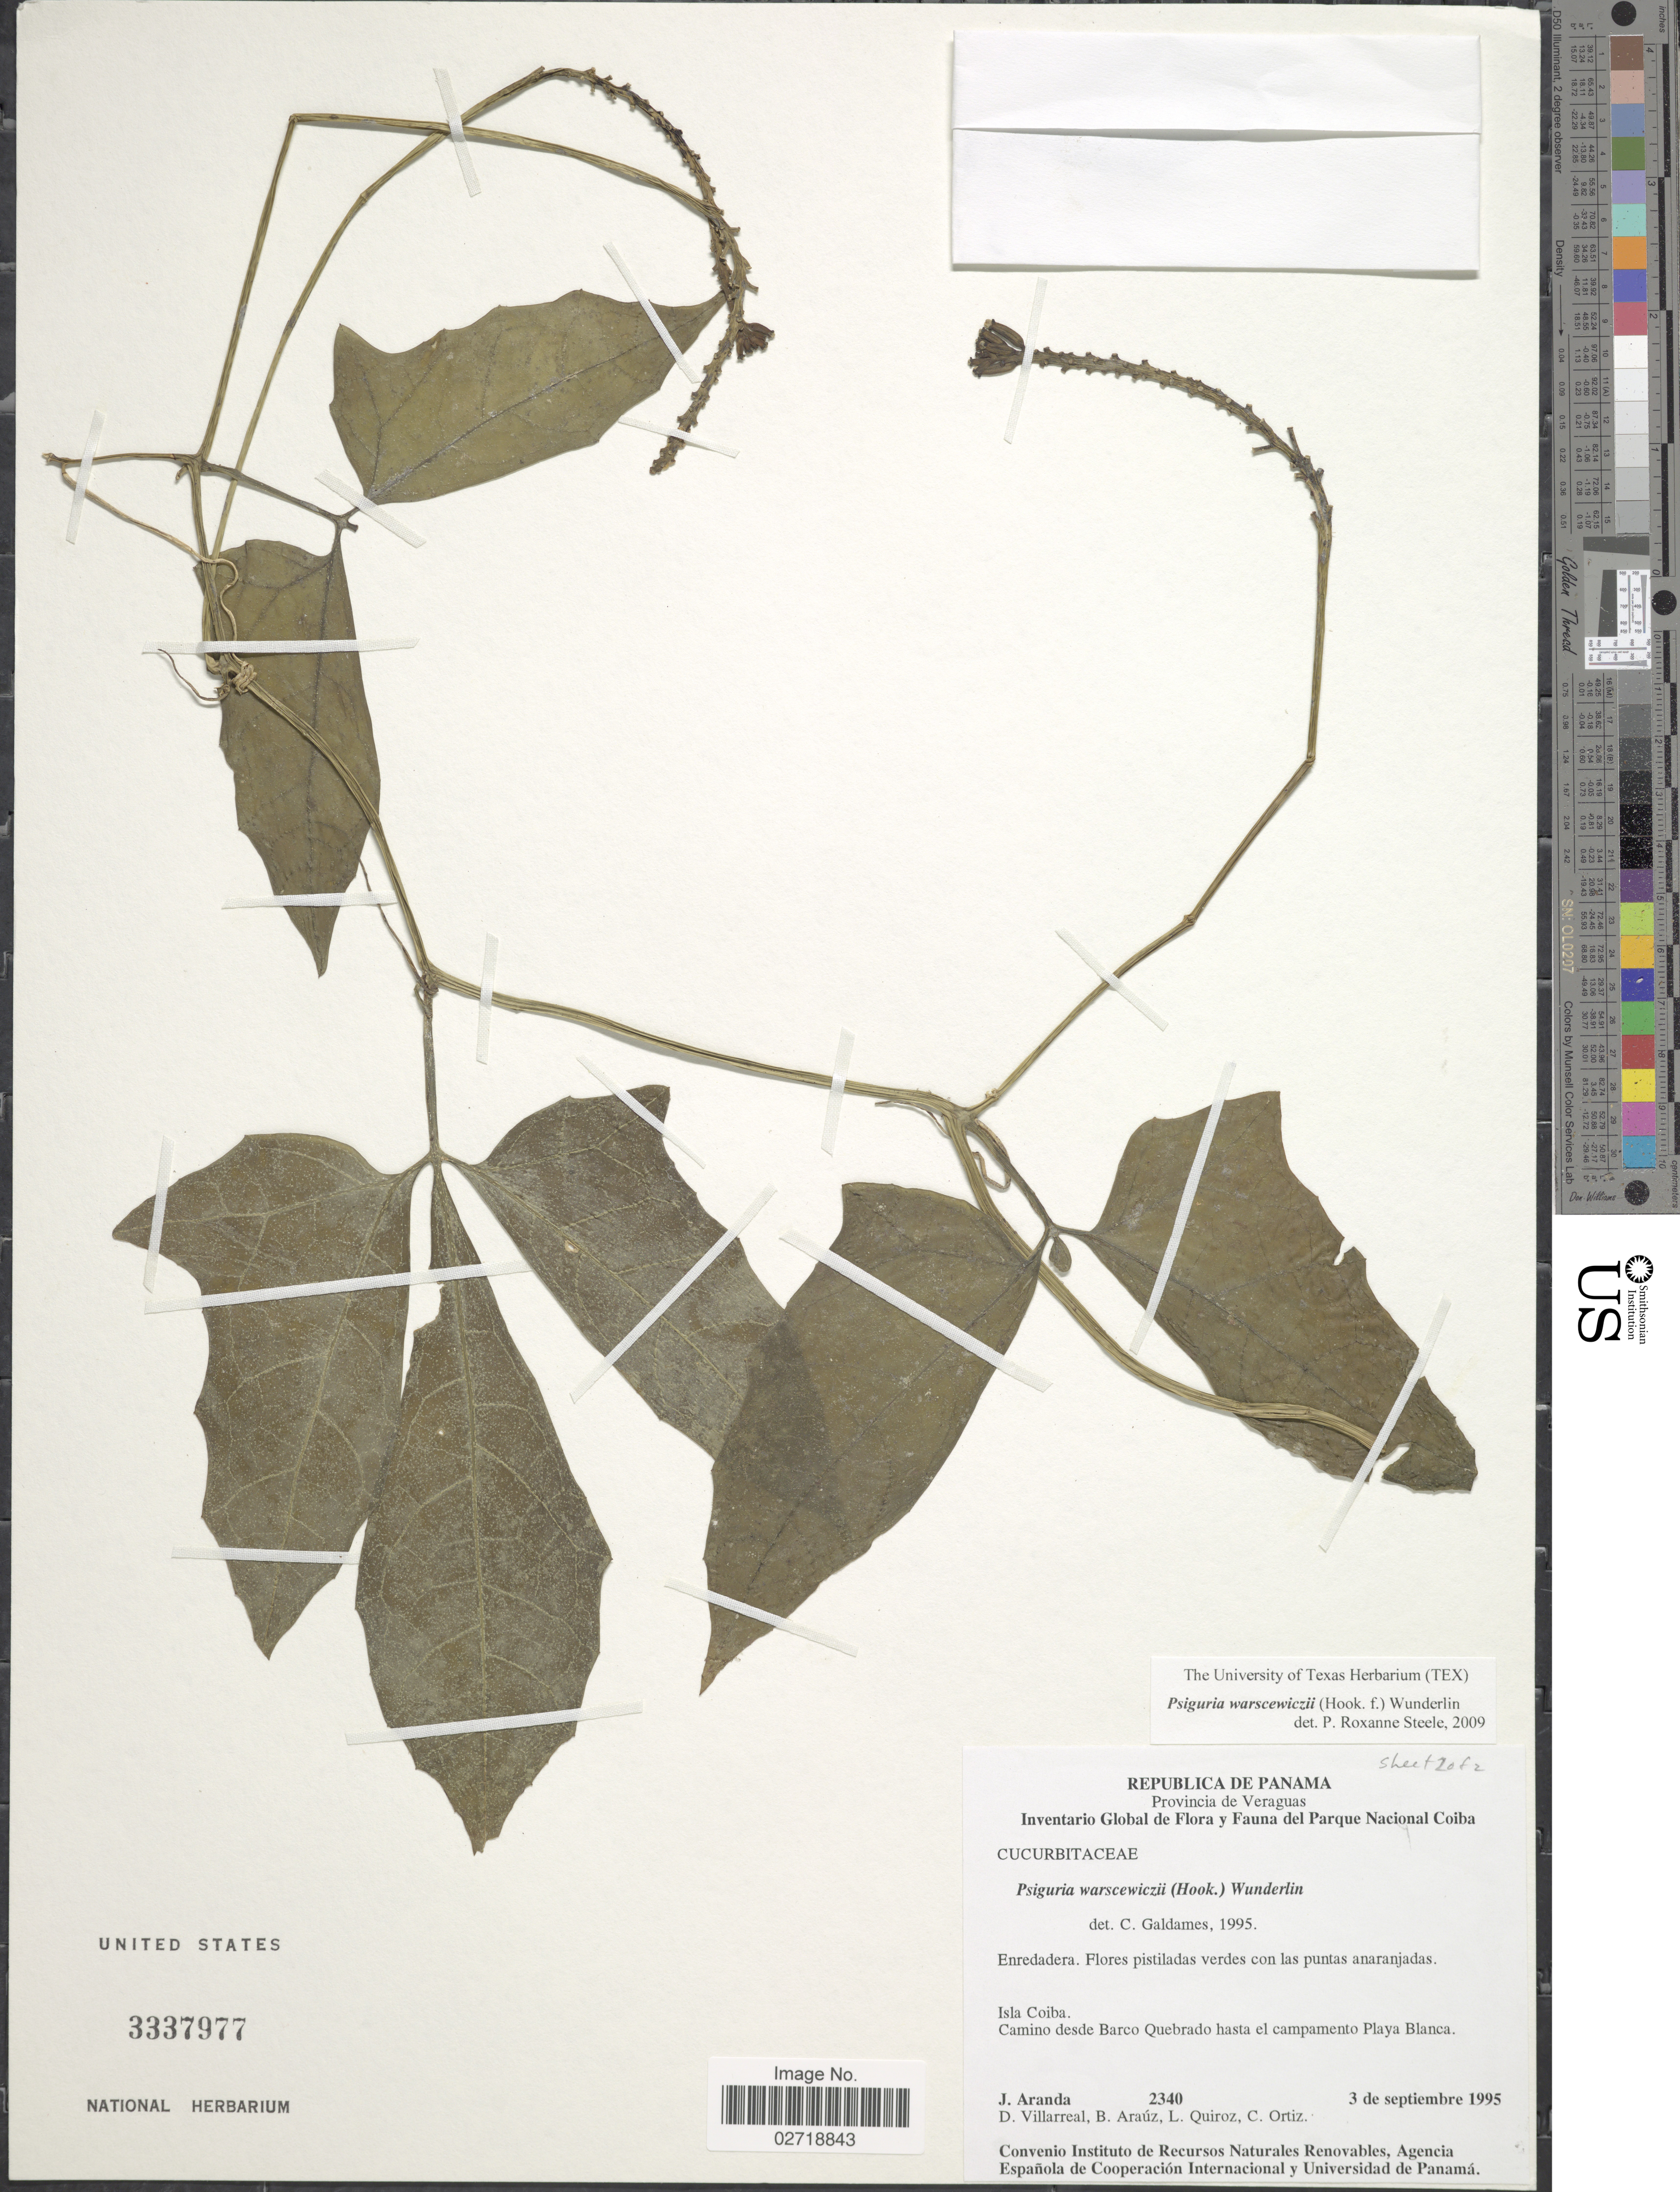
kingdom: Plantae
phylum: Tracheophyta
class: Magnoliopsida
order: Cucurbitales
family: Cucurbitaceae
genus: Psiguria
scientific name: Psiguria warscewiczii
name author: (Hook. f.) Wunderlin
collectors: J. Aranda, D. Villarreal, B. Araúz, L. Quiroz & C. Ortiz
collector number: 2340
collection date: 1995-09-03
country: Panama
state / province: Veraguas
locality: Isla Coiba. Camino desde Barco Quebrado hasta el campamento Playa Blanca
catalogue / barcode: US 3337977